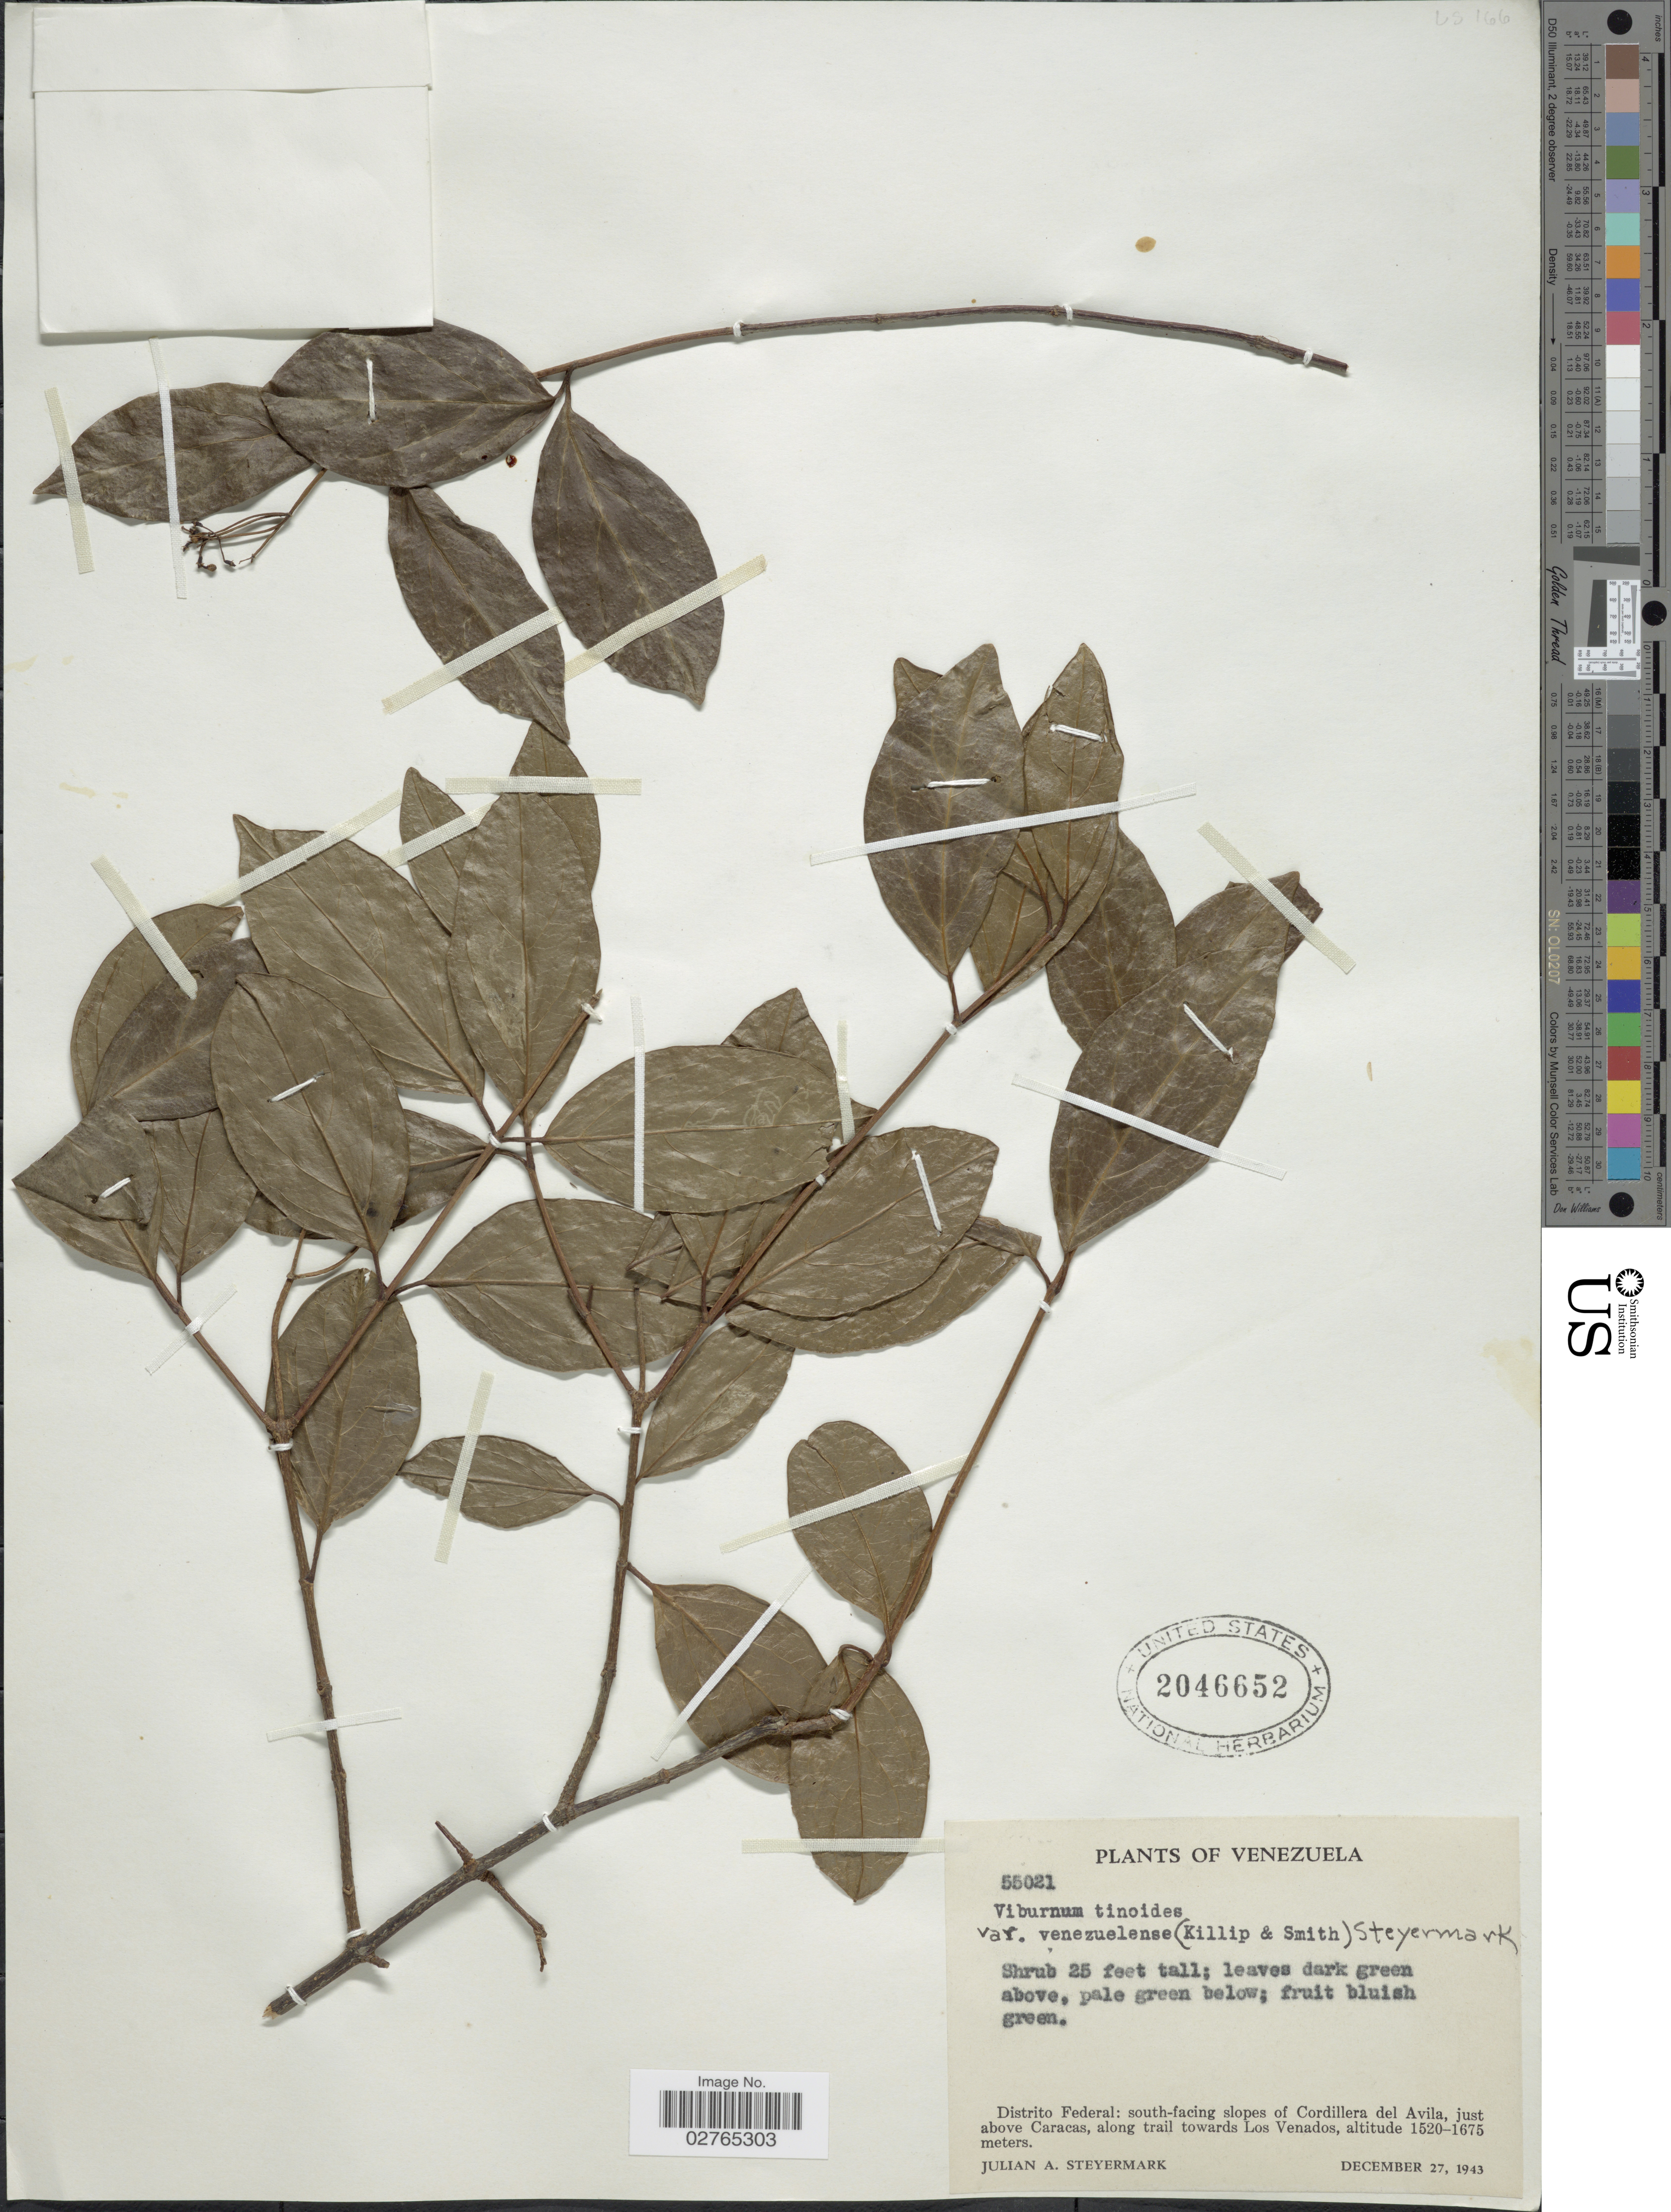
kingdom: Plantae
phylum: Tracheophyta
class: Magnoliopsida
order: Dipsacales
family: Viburnaceae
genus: Viburnum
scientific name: Viburnum tinoides var. venezuelense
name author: L. f.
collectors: J. Steyermark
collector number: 55021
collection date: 1943-12-27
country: Venezuela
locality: Distrito Federal: south-facing slopes of Cordillera del Avila, just above Caracas, along trail towards Los Venados.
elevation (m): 1520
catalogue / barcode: US 2046652